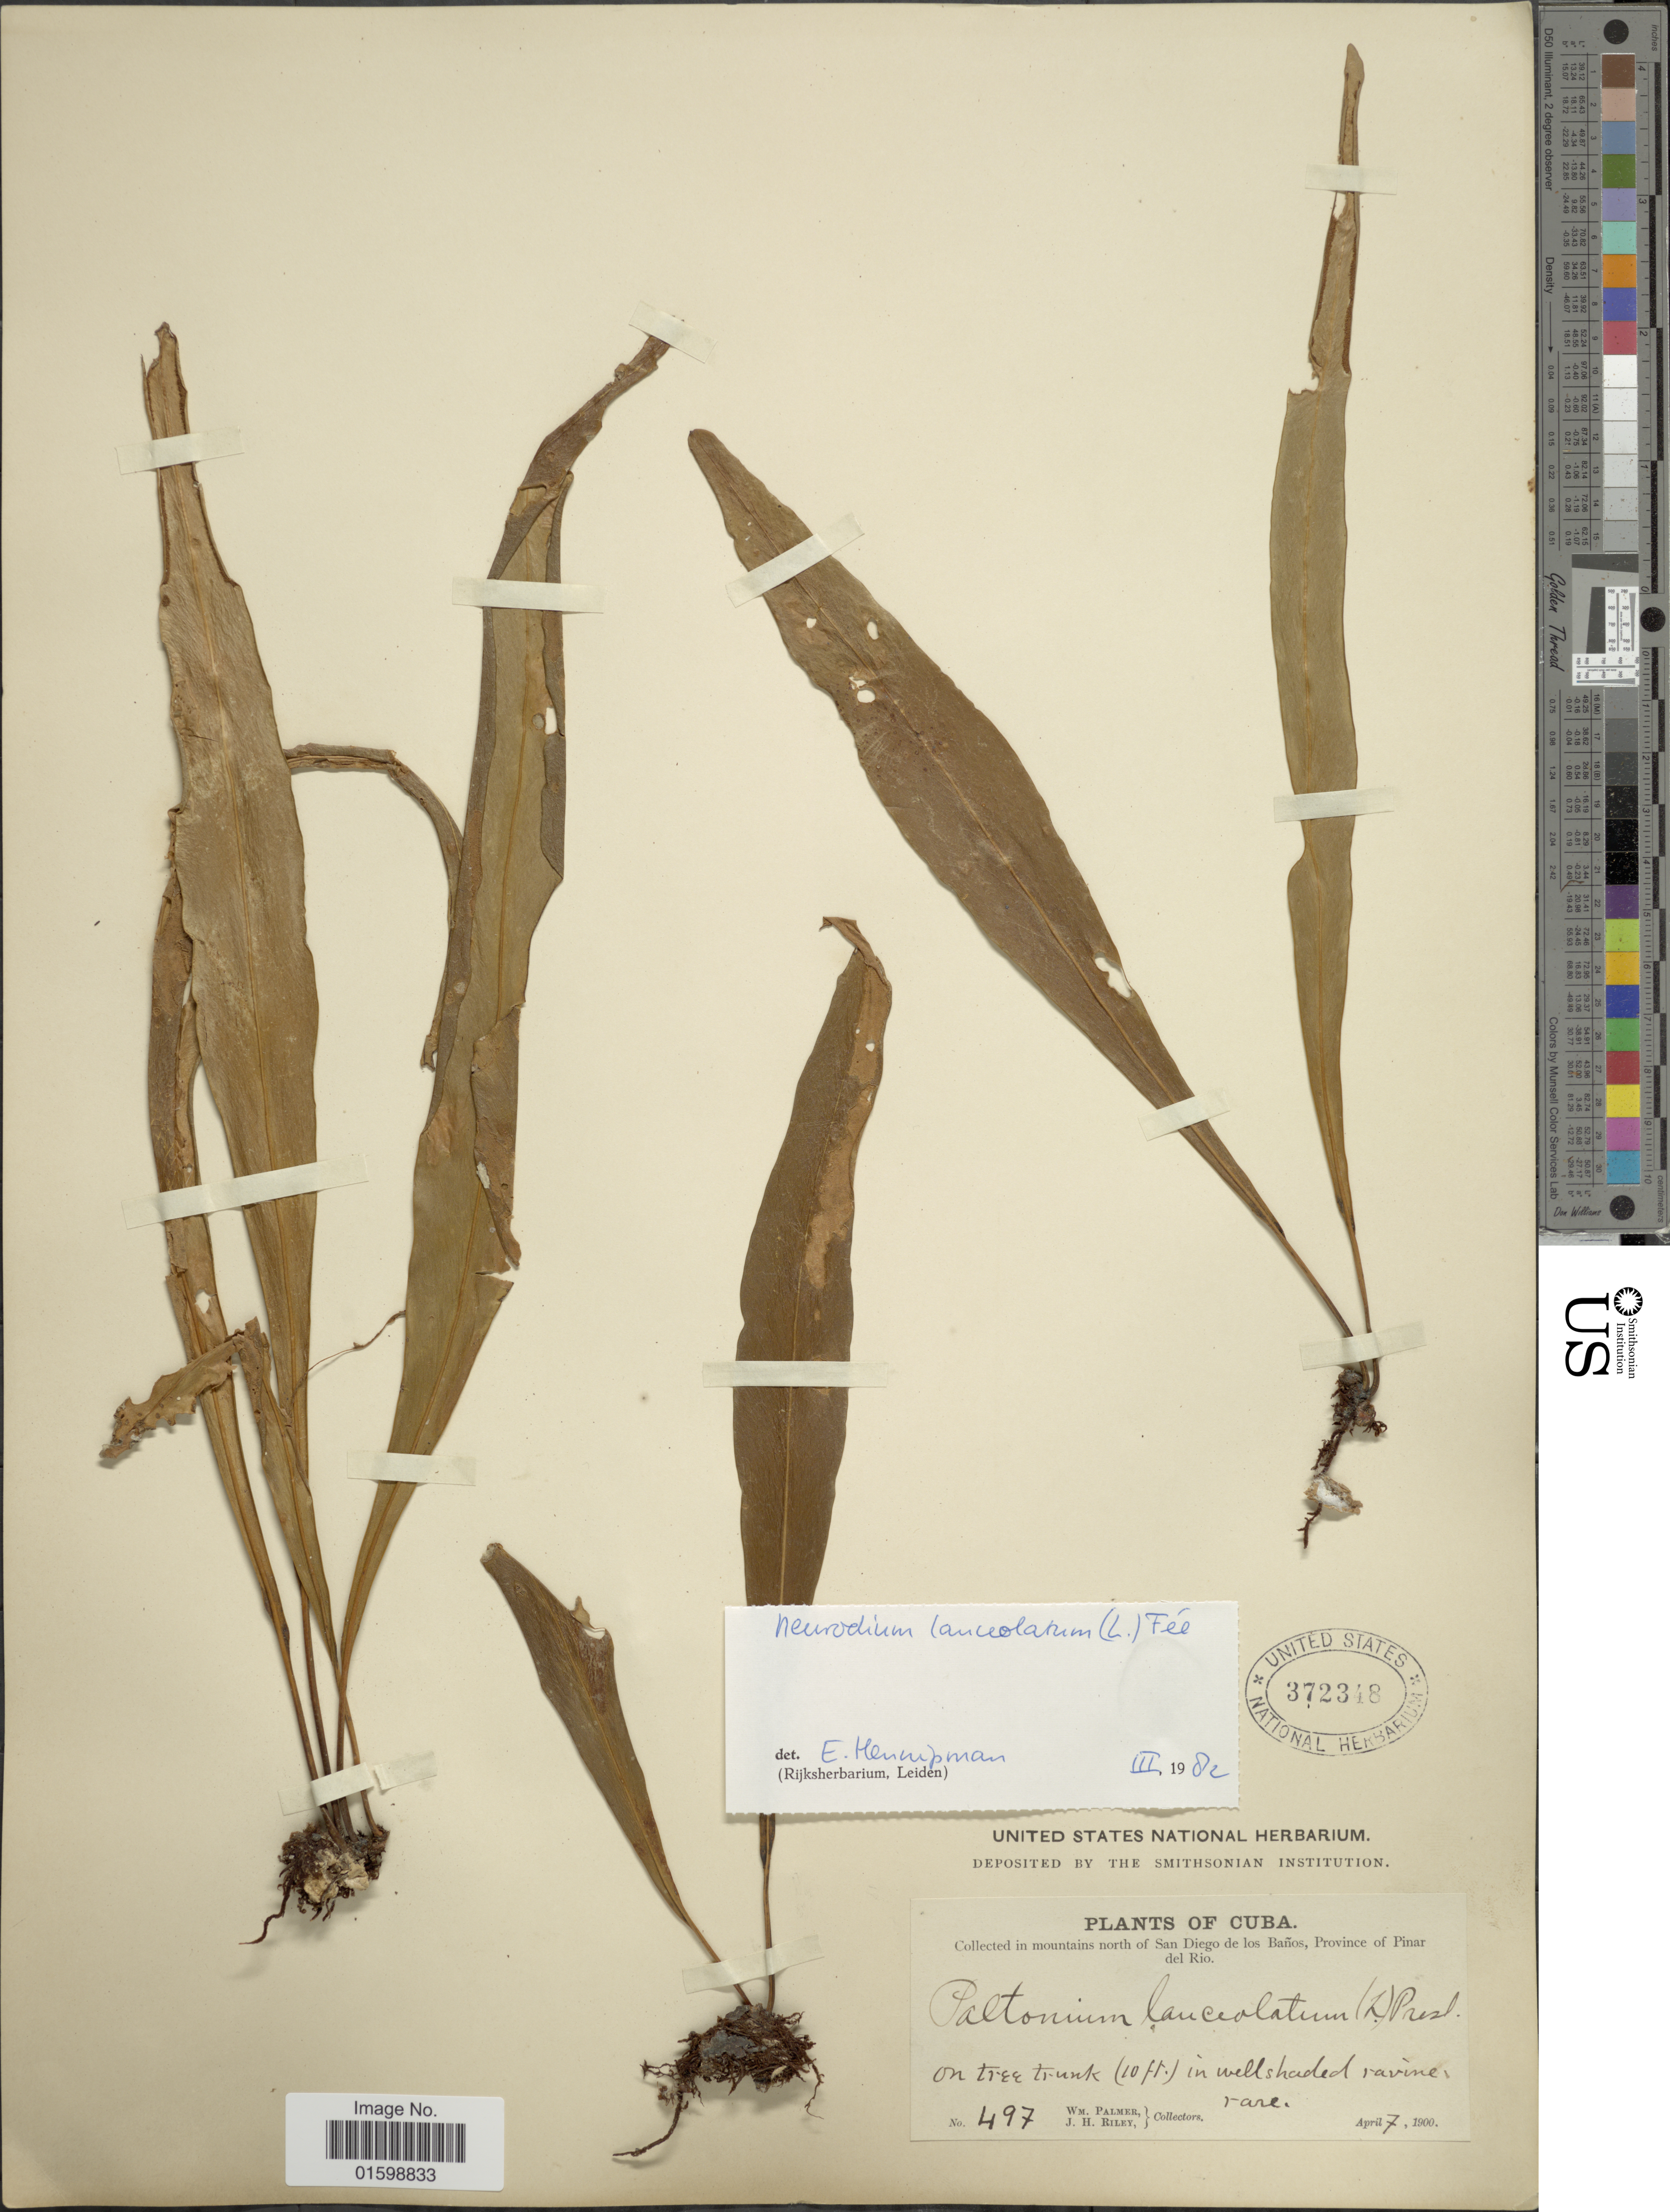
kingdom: Plantae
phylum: Tracheophyta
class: Polypodiopsida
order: Polypodiales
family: Polypodiaceae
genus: Pleopeltis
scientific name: Pleopeltis marginata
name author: A.R. Sm. & Tejero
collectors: W. Palmer & J. H. Riley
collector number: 497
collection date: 1900-04-07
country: Cuba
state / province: Pinar del Río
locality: Mountains north of San Diego de los Baños, on tree trunk (10ft.) in well shaded ravine [unsure placement]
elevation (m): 3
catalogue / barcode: US 372348